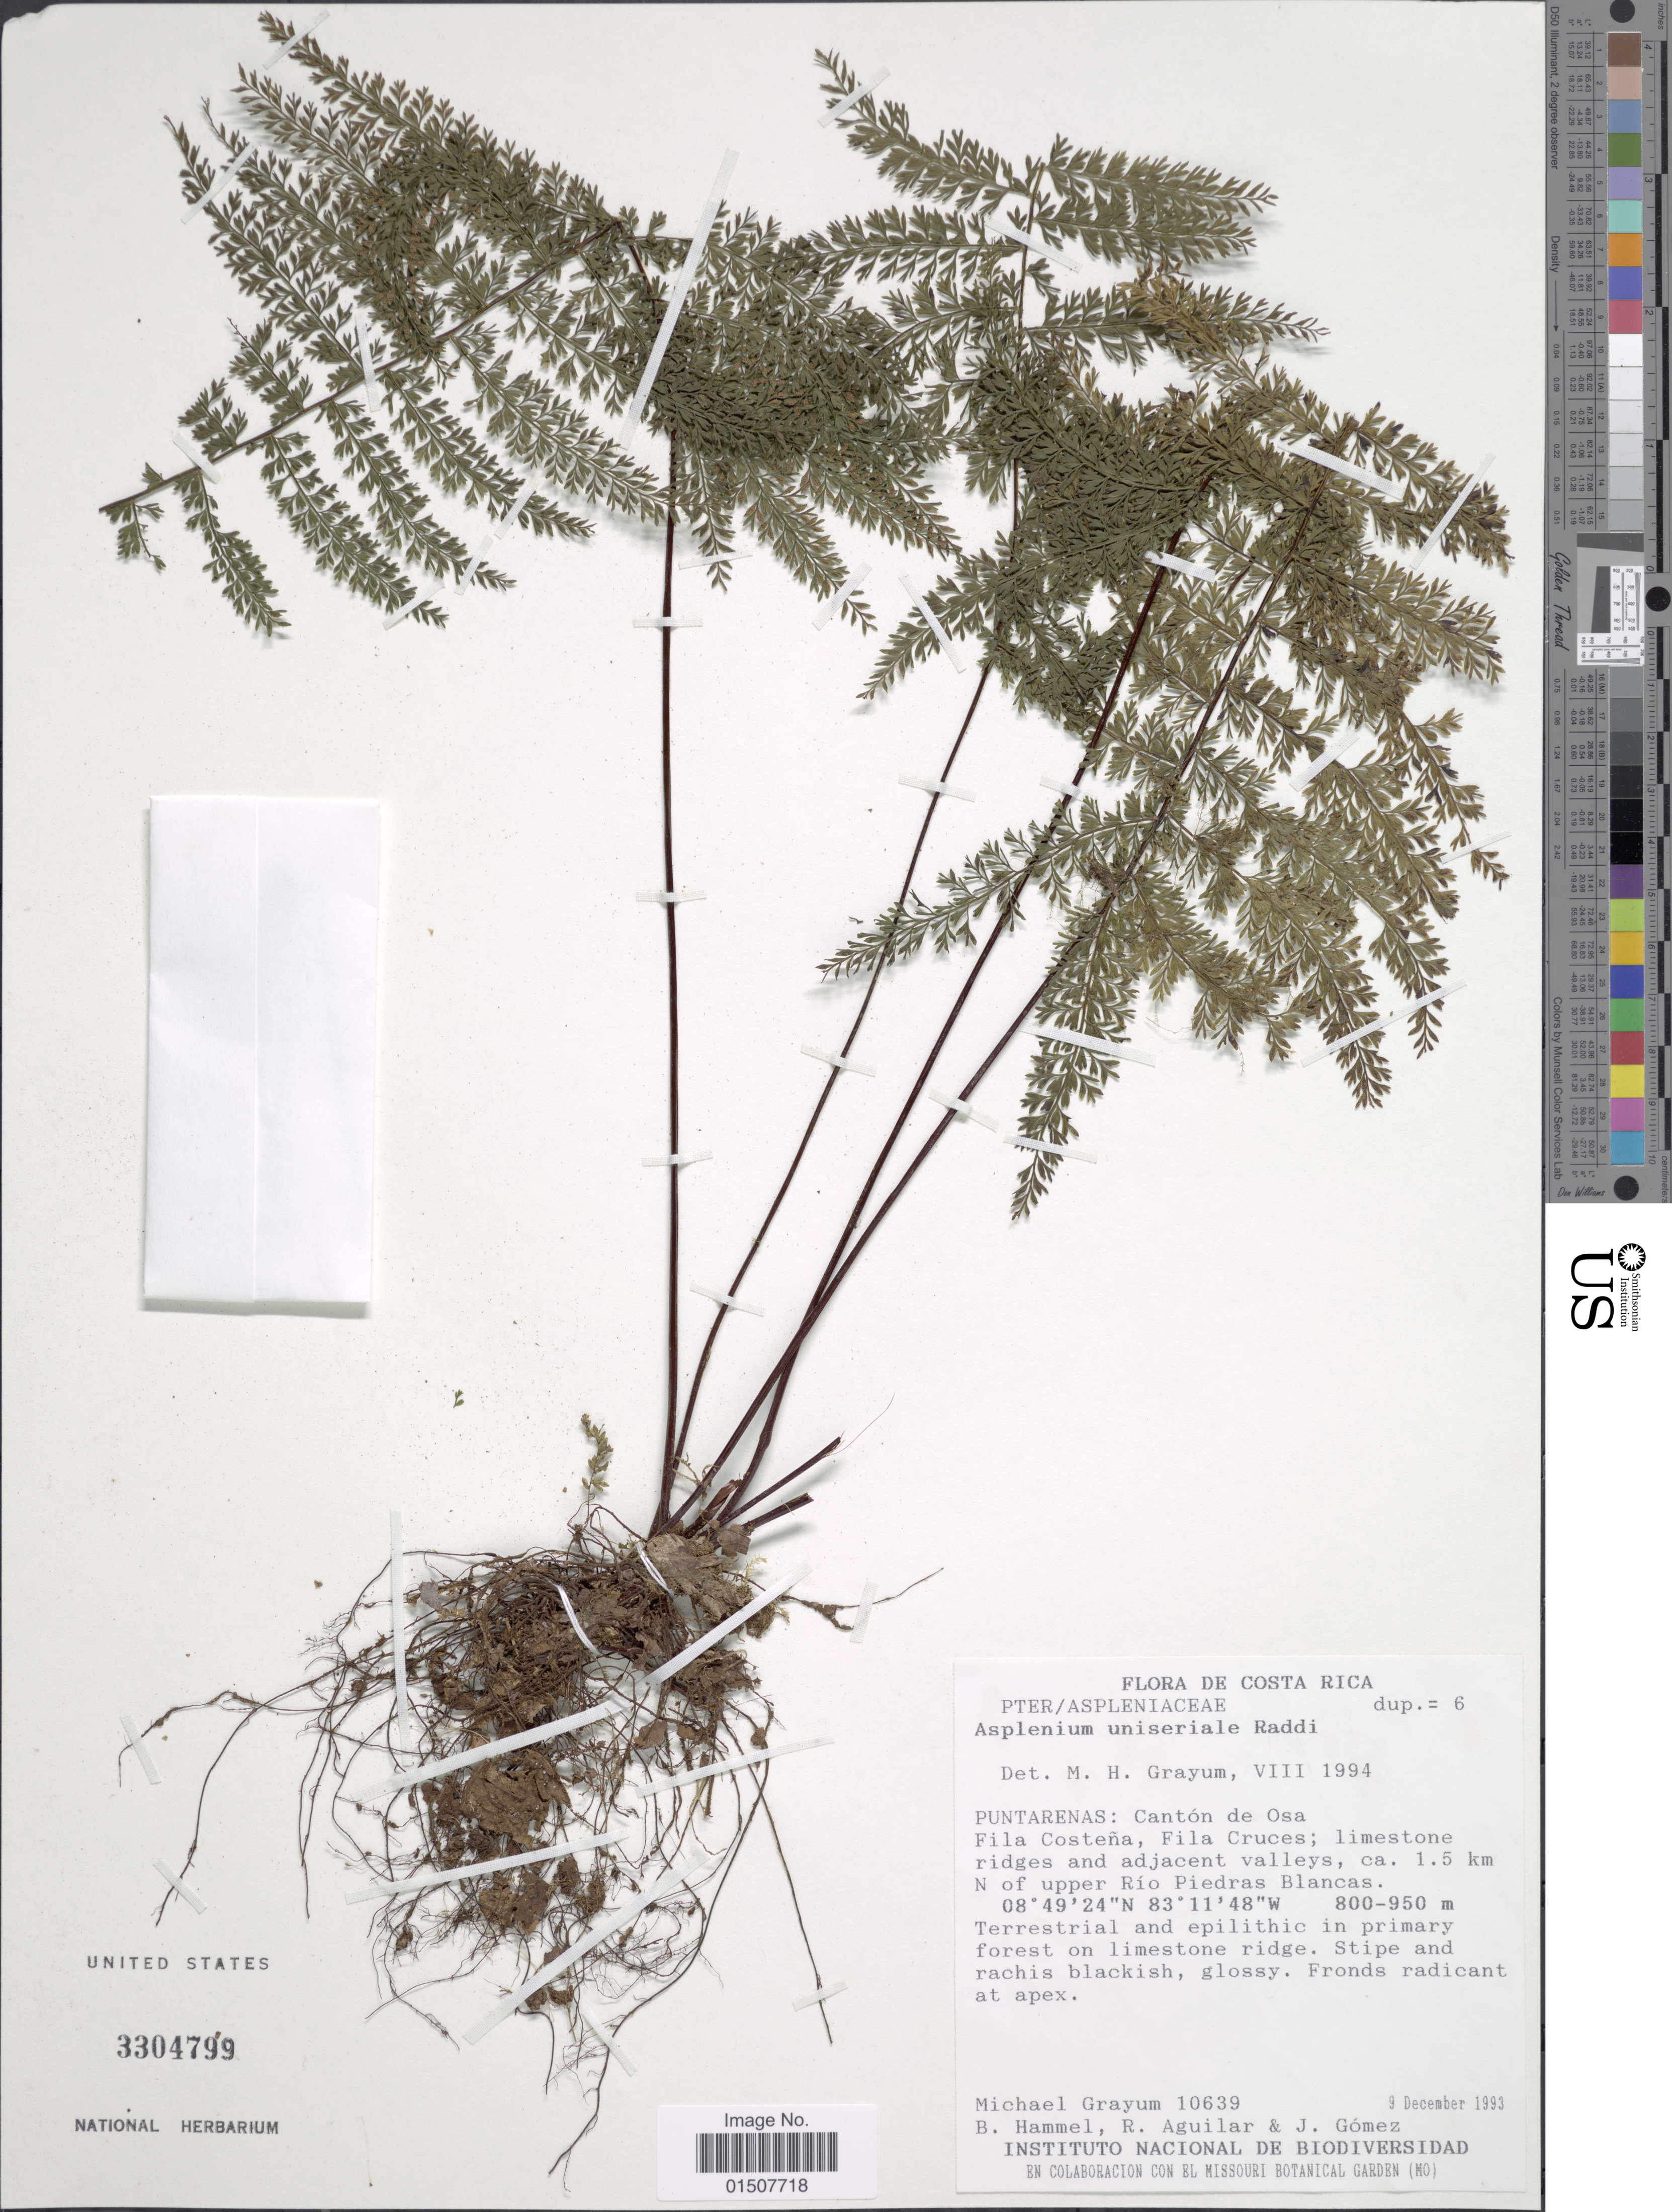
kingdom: Plantae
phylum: Tracheophyta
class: Polypodiopsida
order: Polypodiales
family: Aspleniaceae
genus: Asplenium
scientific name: Asplenium radicans var. uniserale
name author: (Raddi) L.D. Gómez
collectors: M. H. Grayum, B. Hammel, R. Aguilar & J. Gomez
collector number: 10639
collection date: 1993-12-09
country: Costa Rica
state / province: Puntarenas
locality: Puntarenas :Canton de Osa Fila Costena, Fila Cruces; limestone ridges and adjacent valleys.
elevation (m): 800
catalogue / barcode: US 3304799